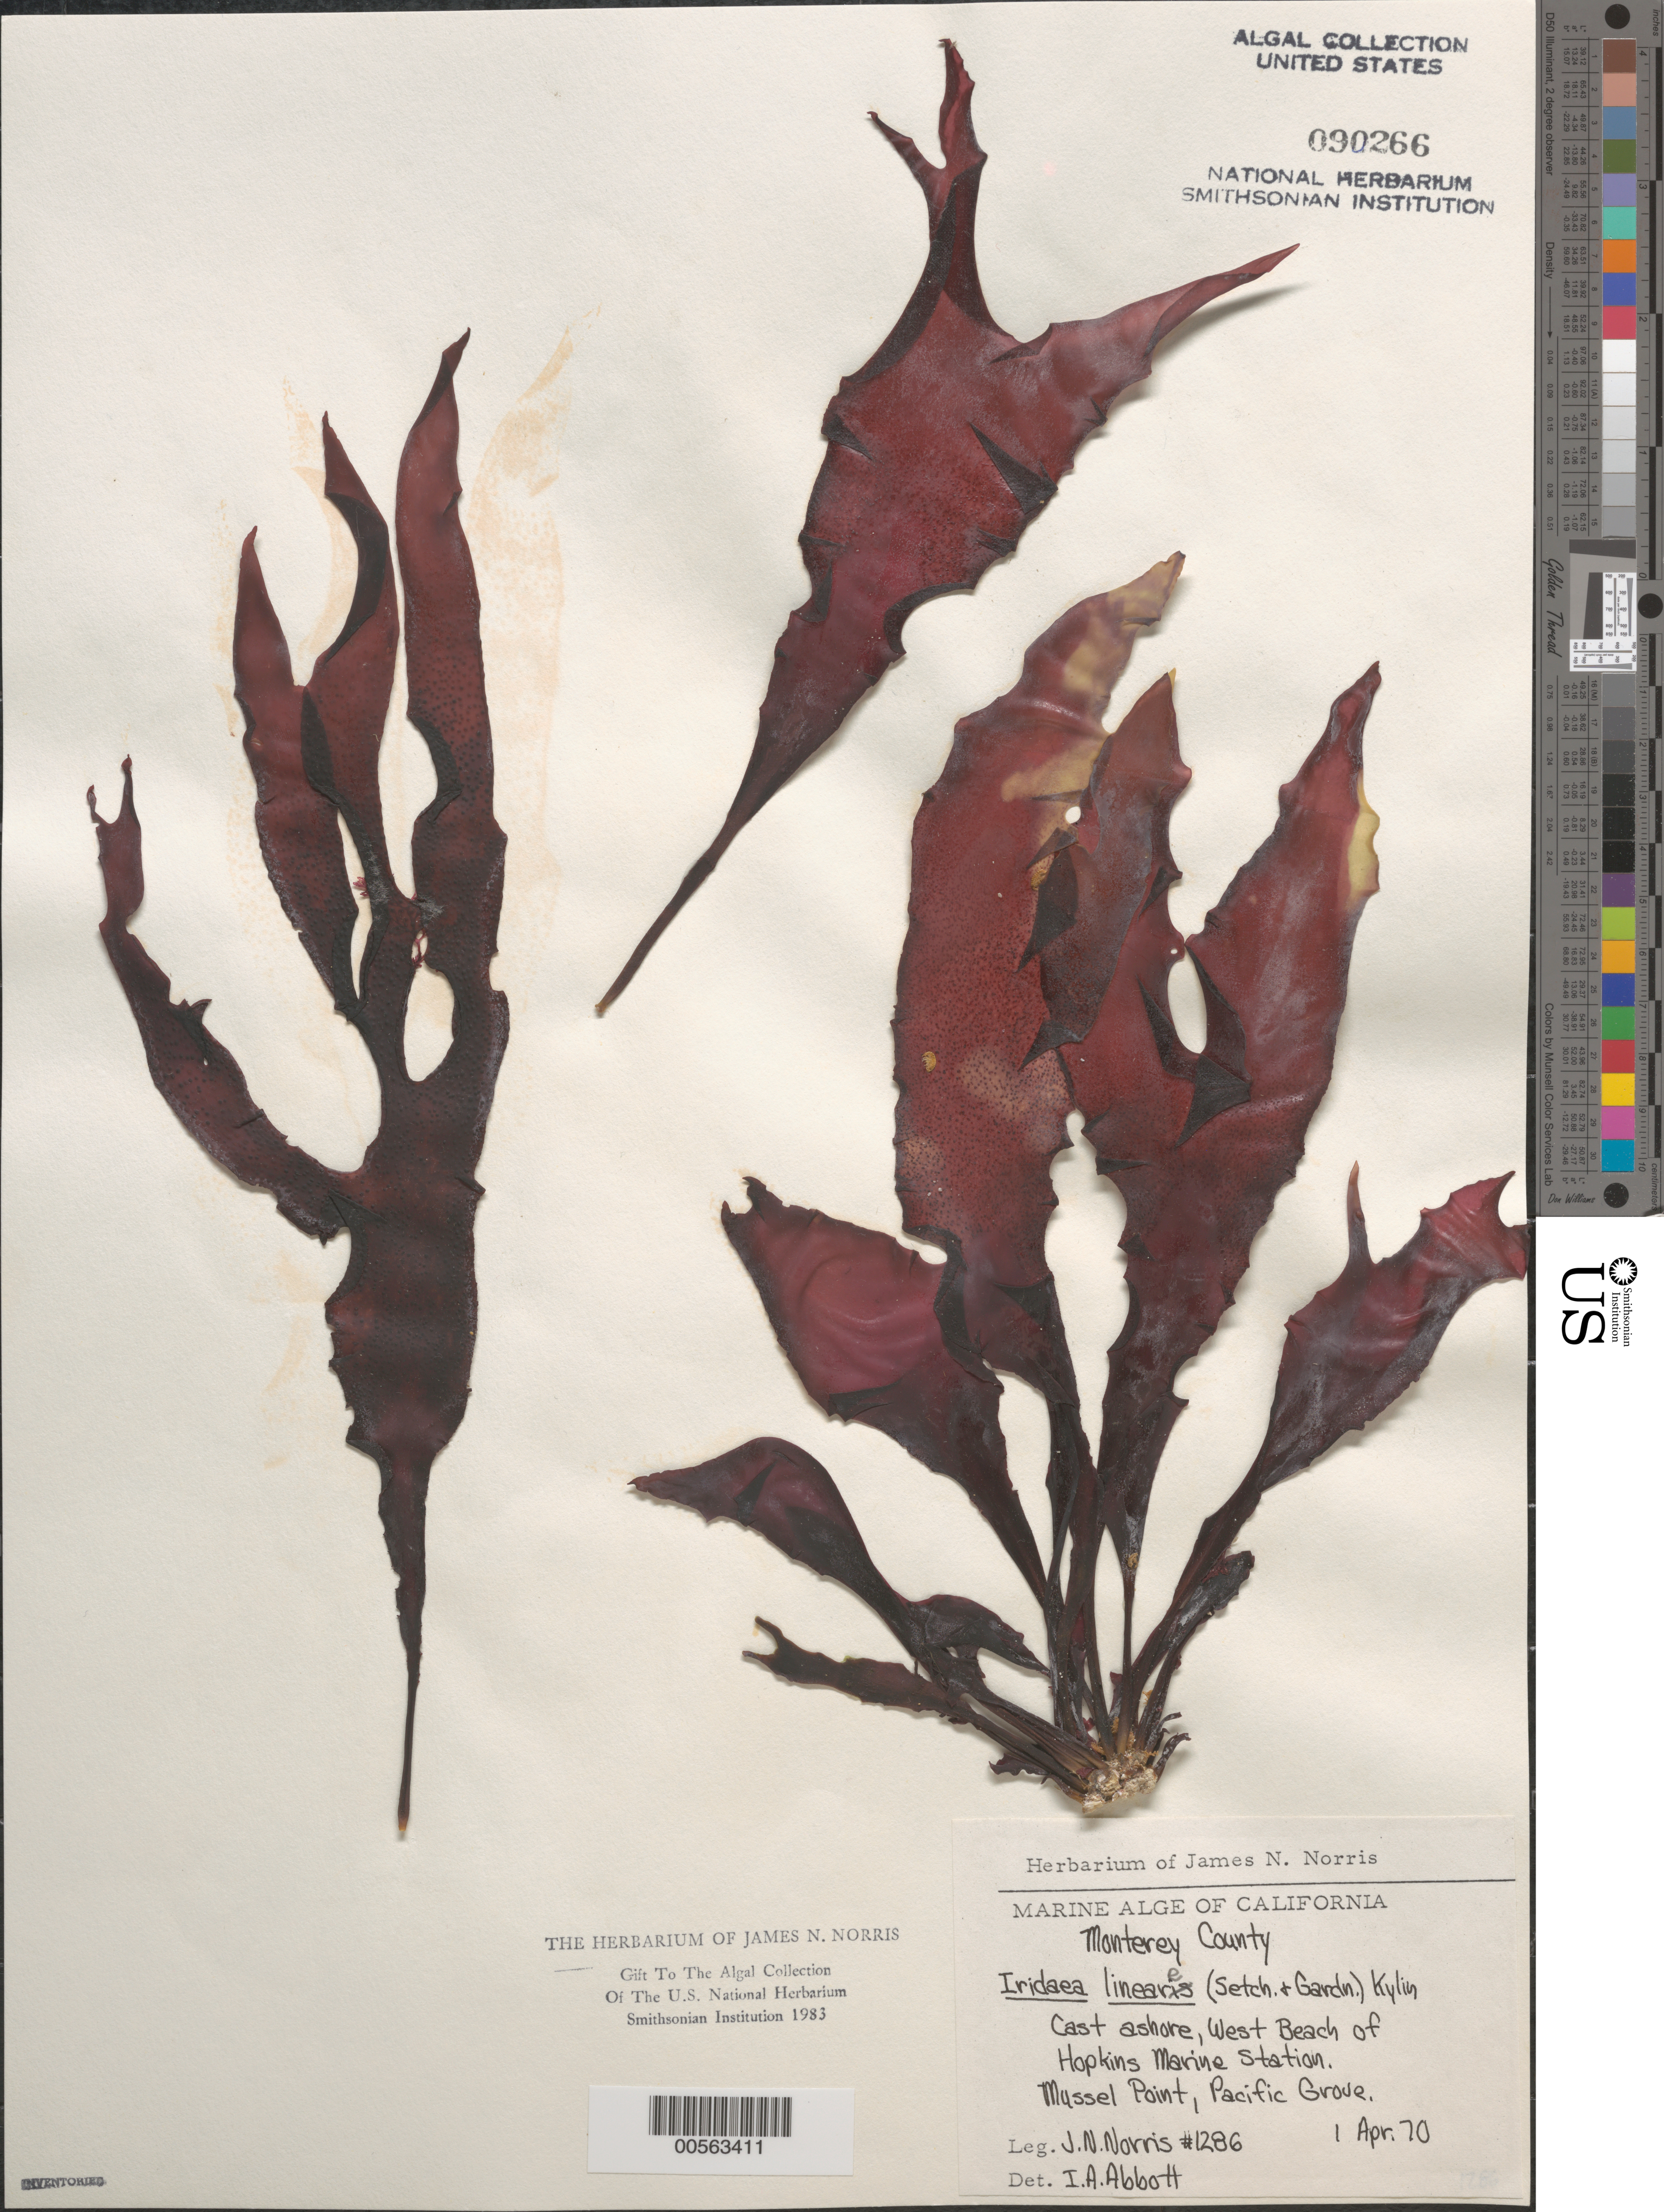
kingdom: Plantae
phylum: Rhodophyta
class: Florideophyceae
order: Gigartinales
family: Gigartinaceae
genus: Mazzaella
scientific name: Mazzaella linearis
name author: (Setchell & N.L. Gardner) Fredericq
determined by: Algae name updating Project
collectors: J. N. Norris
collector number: JN-1286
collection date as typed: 01 Apr 1970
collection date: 1970-04-01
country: United States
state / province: California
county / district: Monterey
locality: West beach, Hopkins Marine Station, Mussel Point, Pacific Grove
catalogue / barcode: US 90266